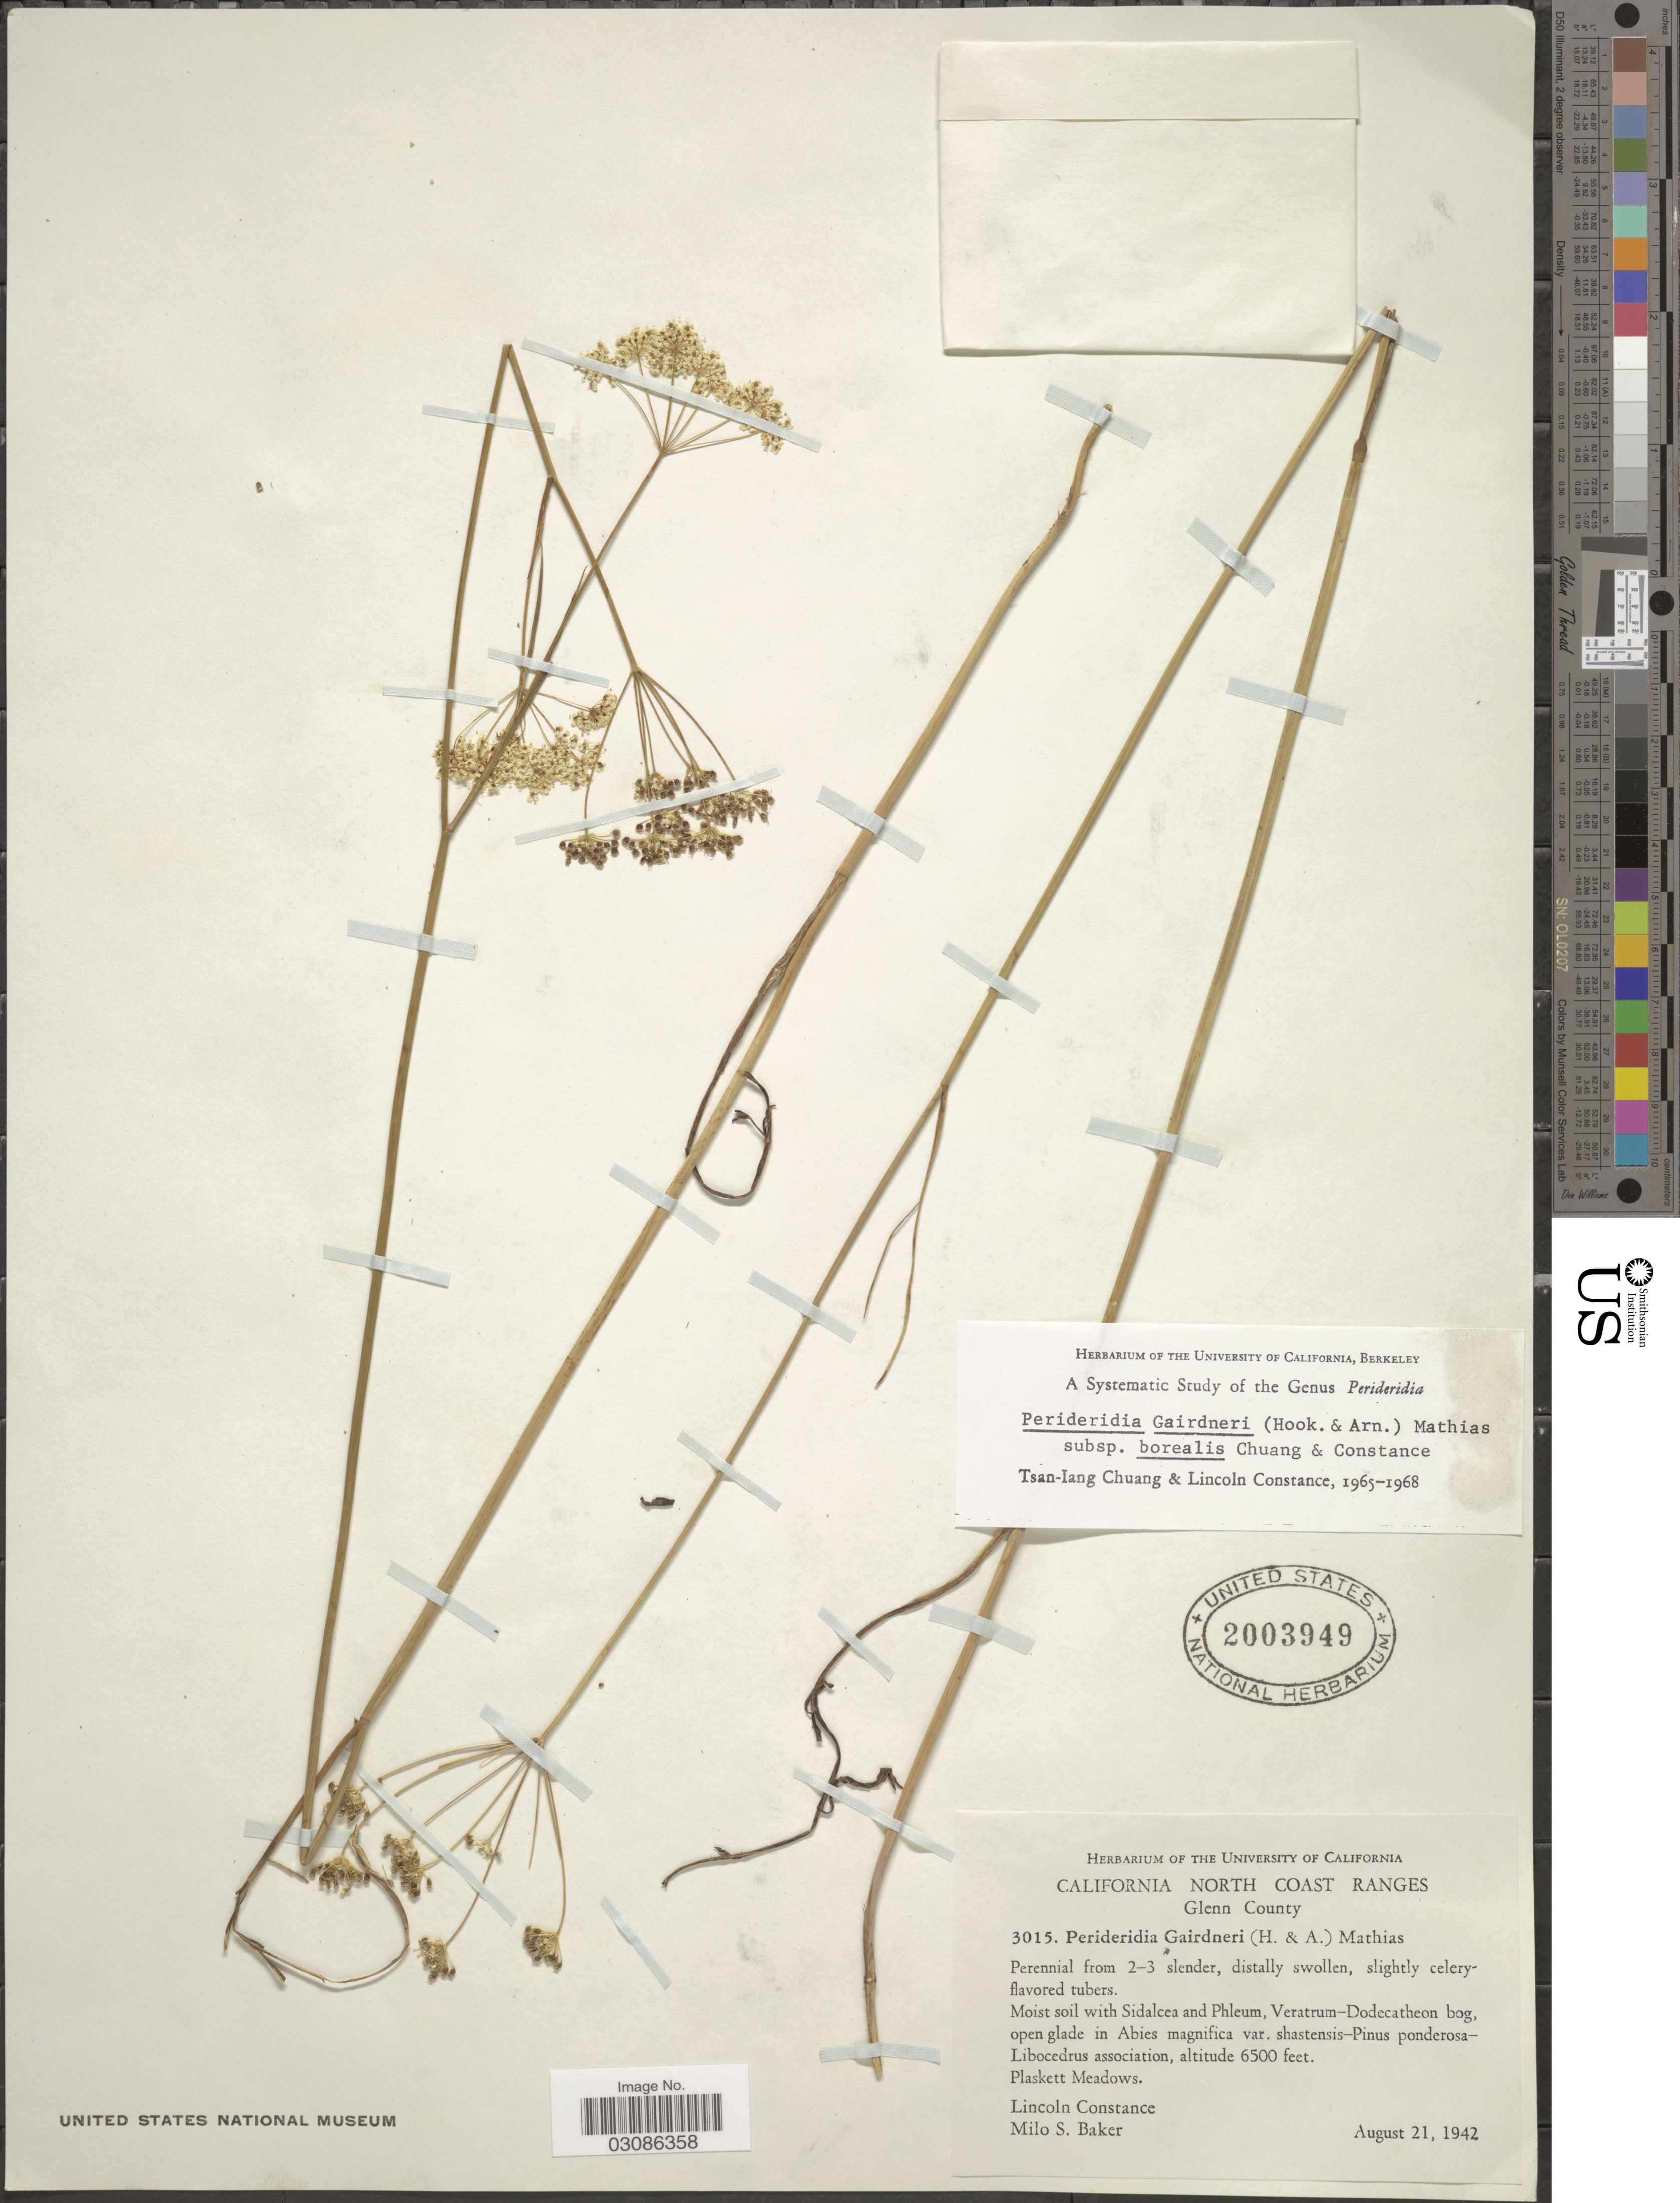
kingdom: Plantae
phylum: Tracheophyta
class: Magnoliopsida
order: Apiales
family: Apiaceae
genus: Perideridia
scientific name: Perideridia gairdneri subsp. borealis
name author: T.I. Chuang & Constance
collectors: L. Constance & M. S. Baker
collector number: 3015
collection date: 1942-08-21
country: United States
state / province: California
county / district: Glenn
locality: California North Coast Ranges, Glenn County, Plaskett Meadows.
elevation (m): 1981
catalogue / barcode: US 2003949